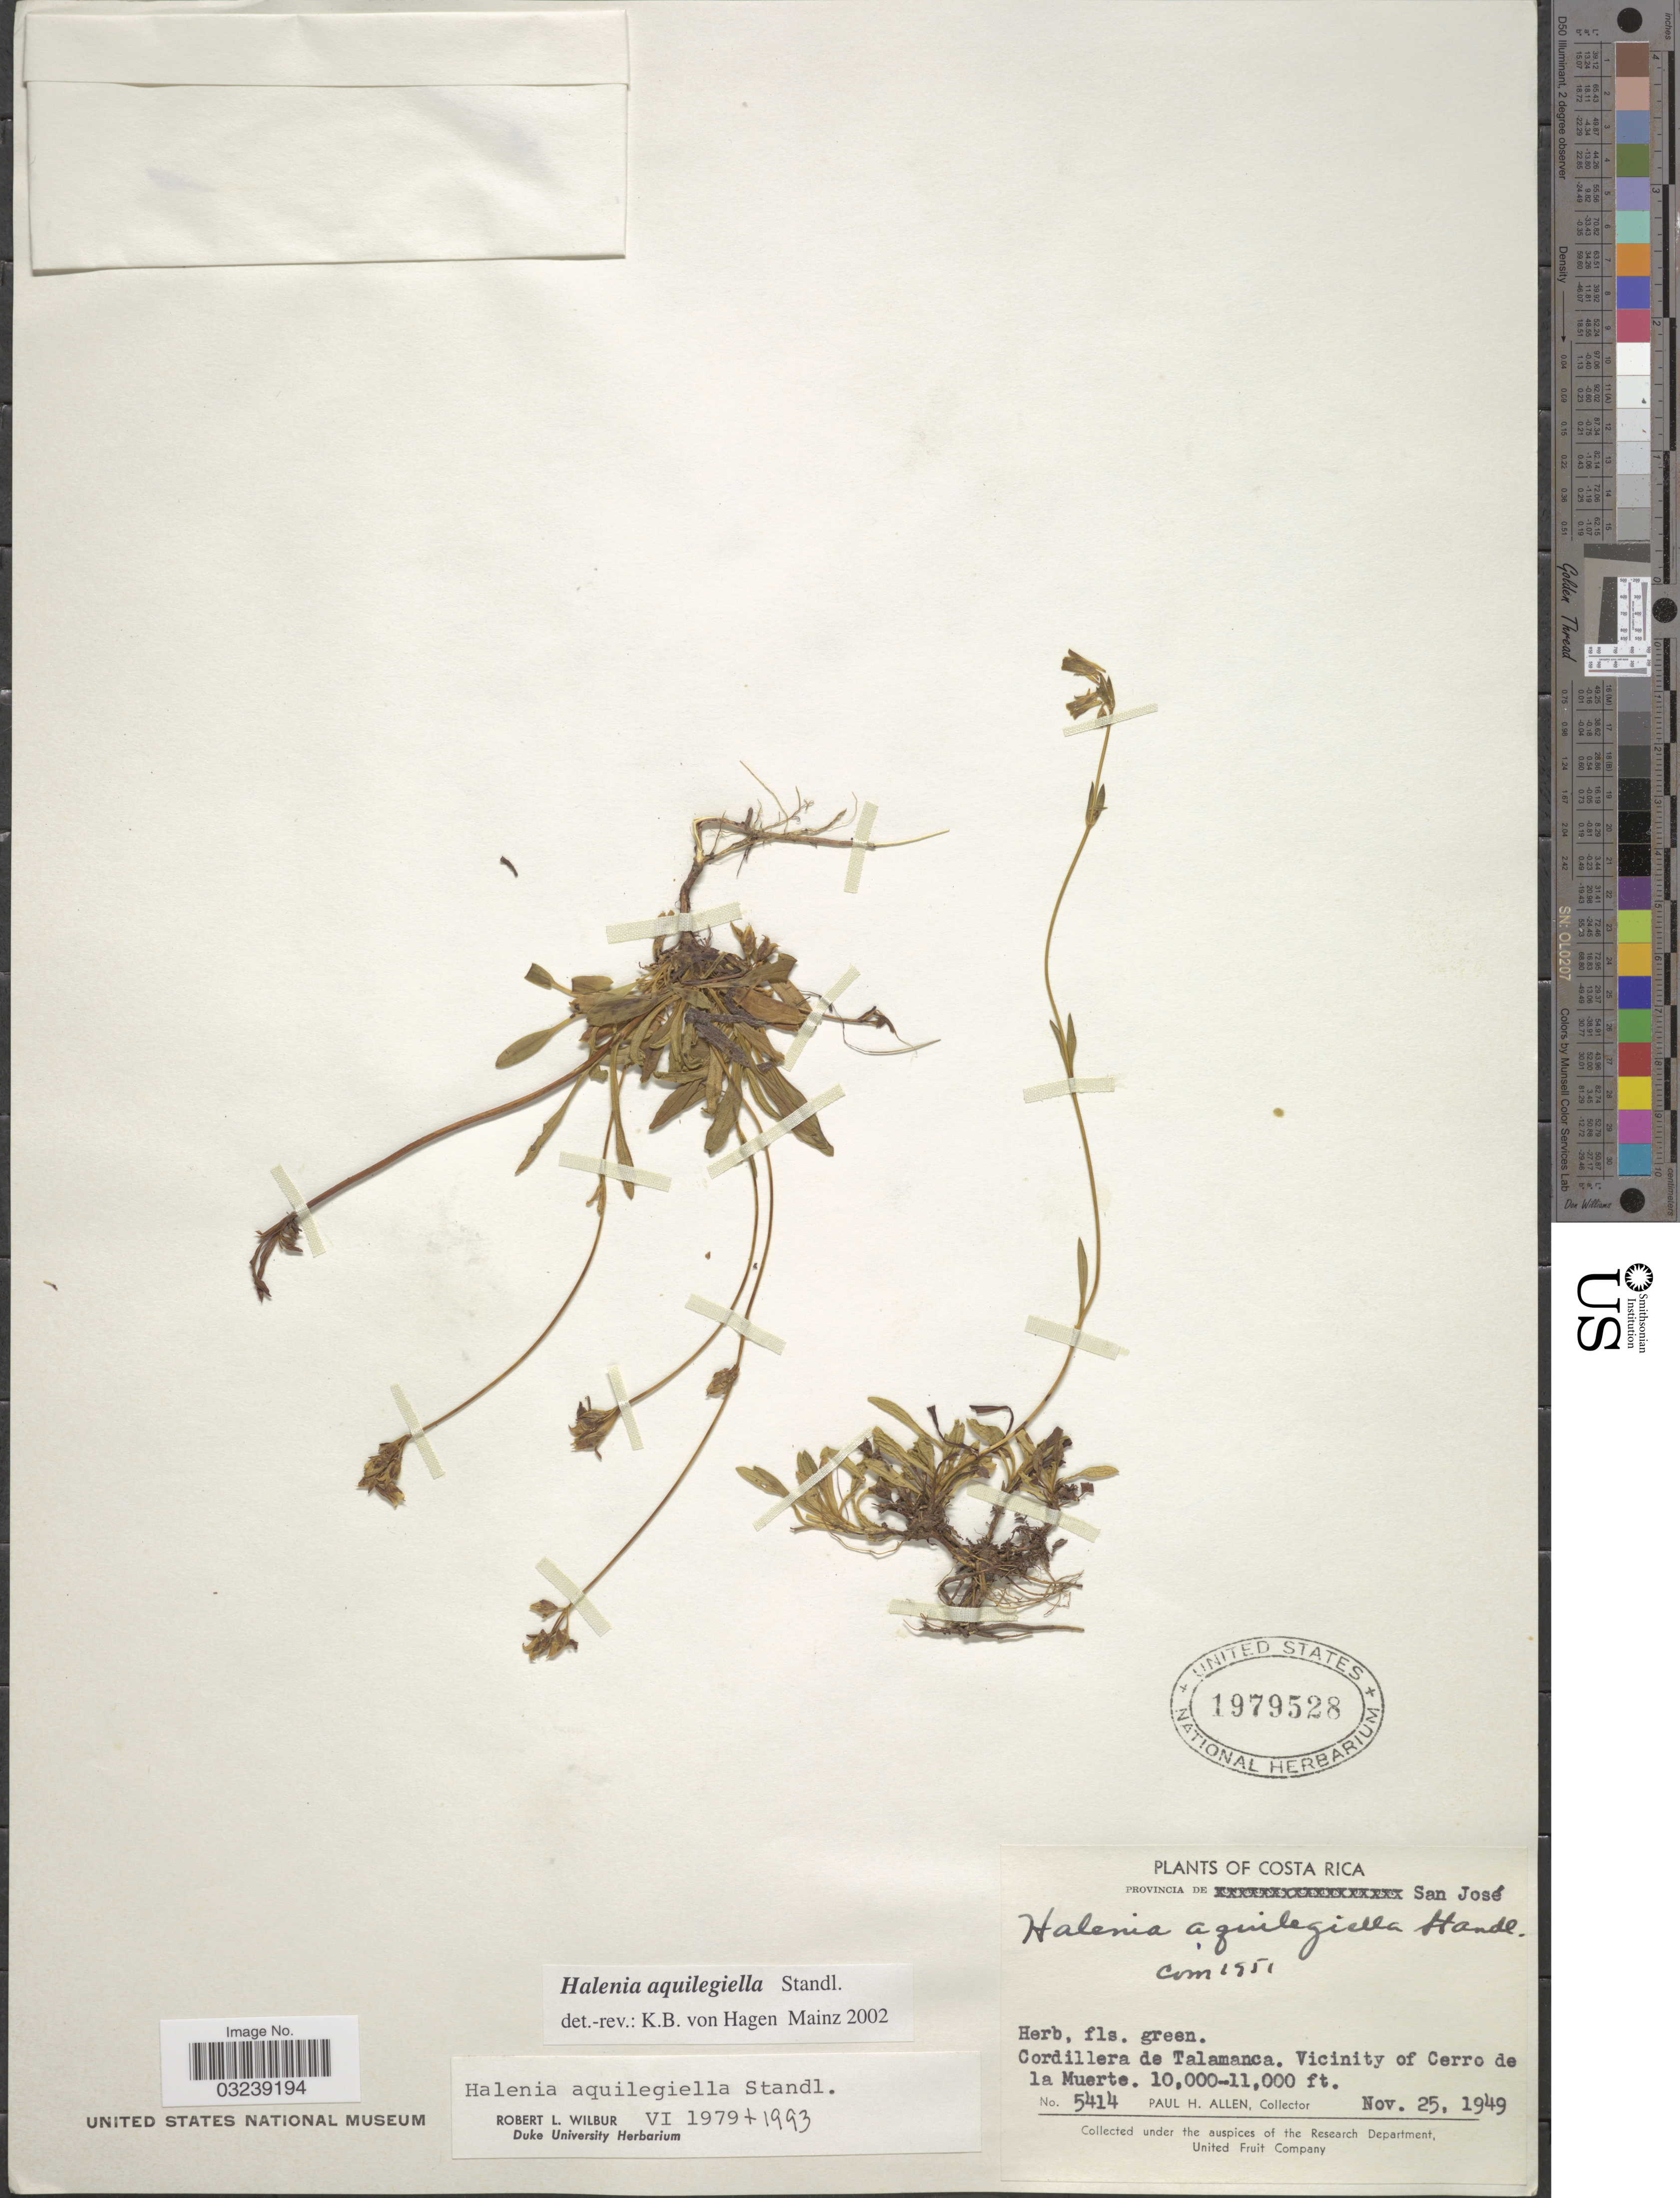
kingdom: Plantae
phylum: Tracheophyta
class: Magnoliopsida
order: Gentianales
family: Gentianaceae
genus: Halenia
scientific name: Halenia aquilegiella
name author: Standl.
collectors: P. H. Allen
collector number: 5414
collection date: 1949-11-25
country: Costa Rica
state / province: San José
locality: Provincia de San José. Cordillera de Talamanca. Vicinity of Cerro de la Muerte.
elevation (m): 3048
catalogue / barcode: US 1979528